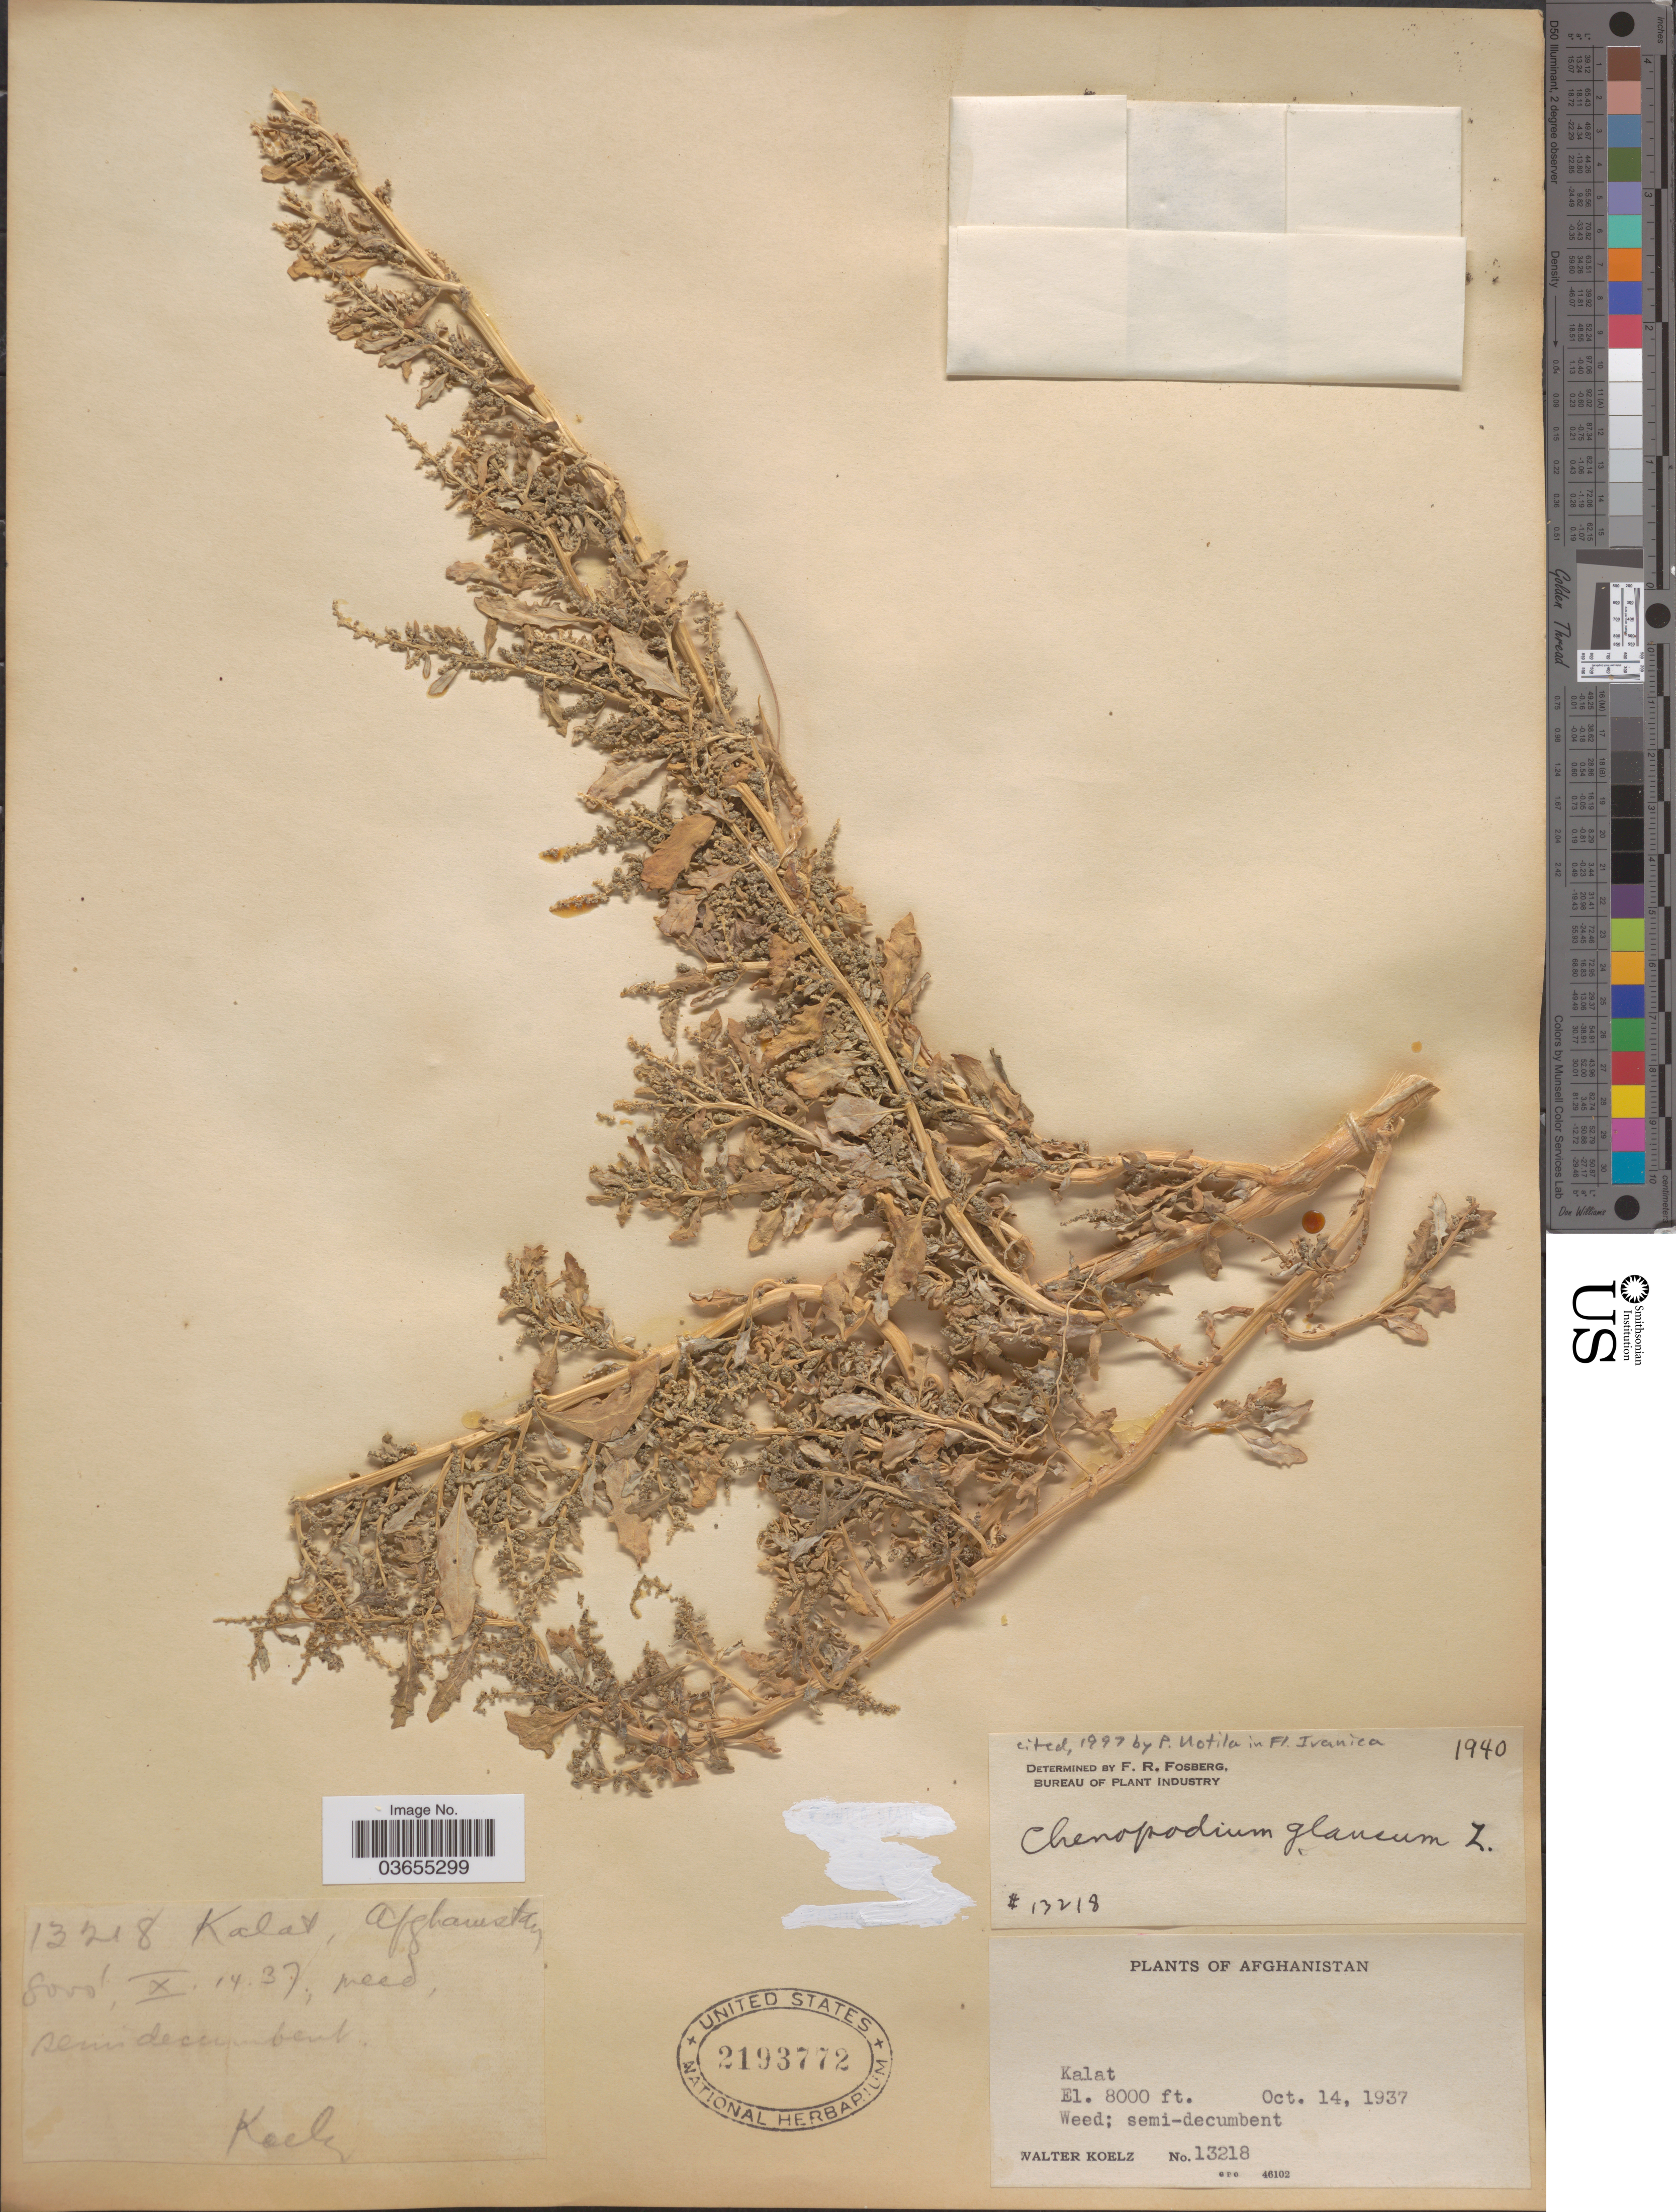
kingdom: Plantae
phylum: Tracheophyta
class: Magnoliopsida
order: Caryophyllales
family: Amaranthaceae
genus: Chenopodium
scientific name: Chenopodium glaucum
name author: L.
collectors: W. N. Koelz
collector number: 13218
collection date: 1937-10-14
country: Afghanistan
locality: Kalat.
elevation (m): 2438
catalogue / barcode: US 2193772